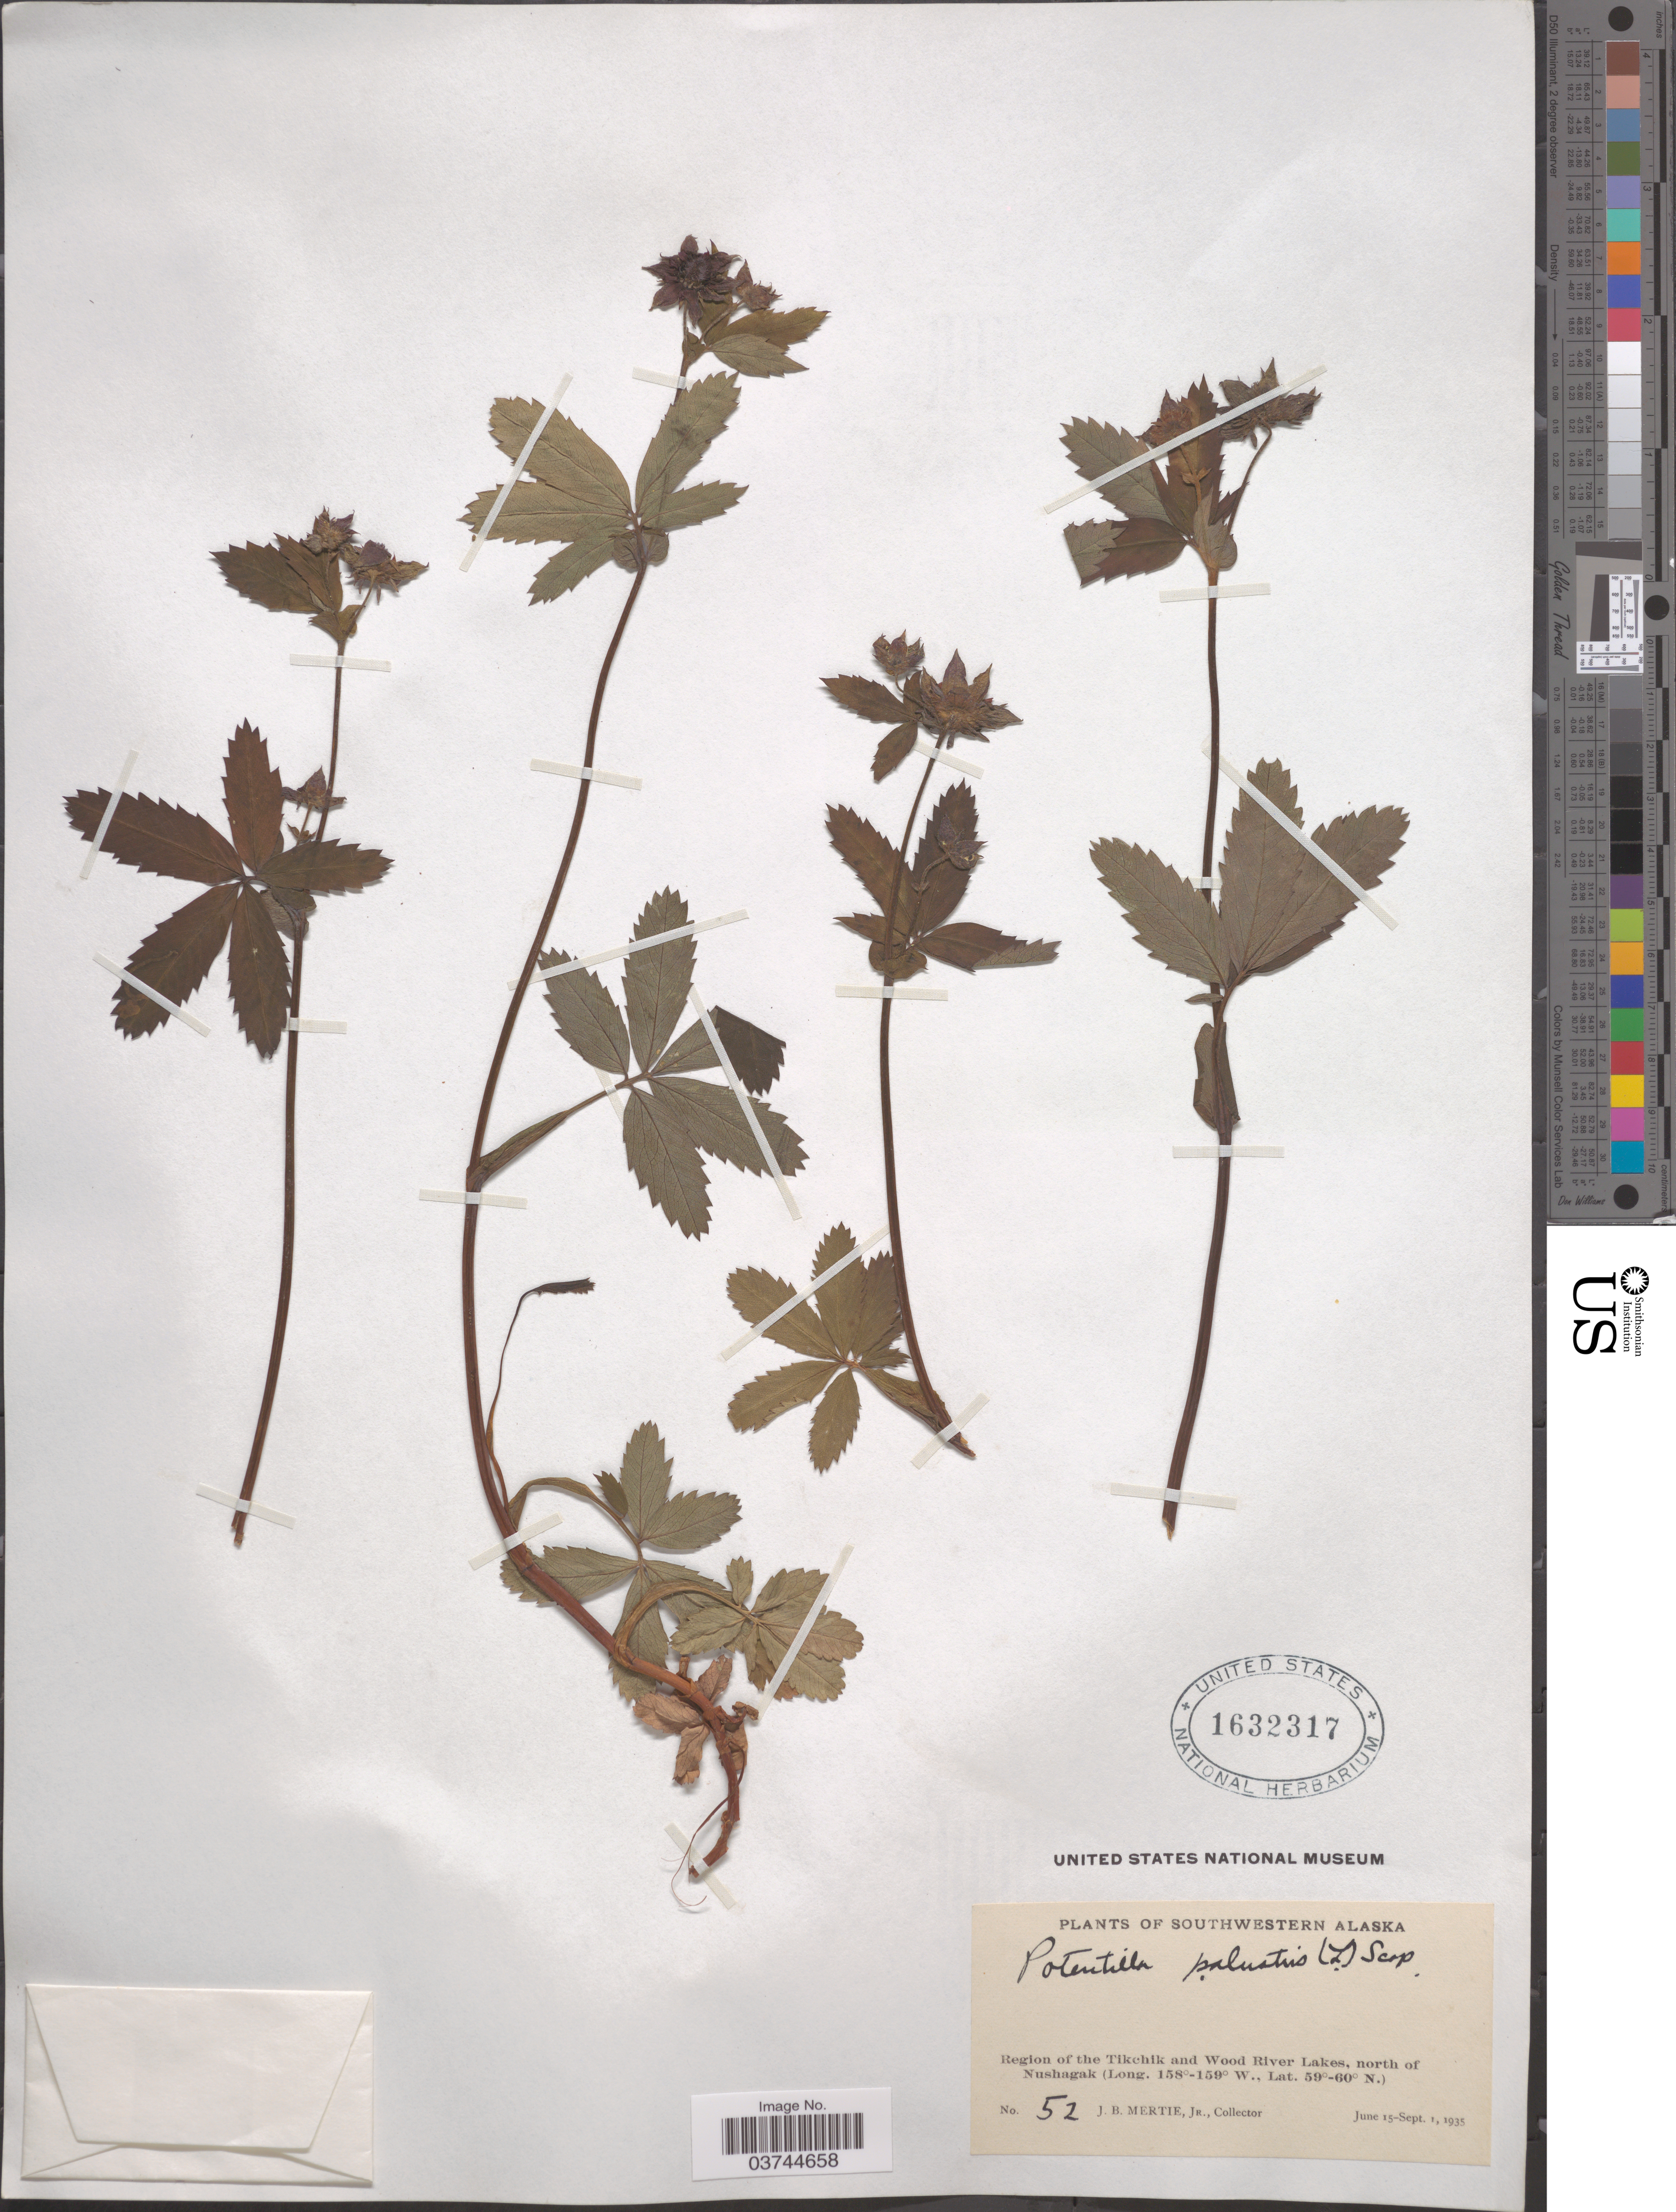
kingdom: Plantae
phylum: Tracheophyta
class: Magnoliopsida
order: Rosales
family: Rosaceae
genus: Comarum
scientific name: Comarum palustre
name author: L.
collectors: J. Mertie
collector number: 52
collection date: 1935-06-15/1935-09-01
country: United States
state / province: Alaska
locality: Southwestern Alaska. Region of the Tikchik and Wood River Lakes, north of Nushagak.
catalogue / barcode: US 1632317